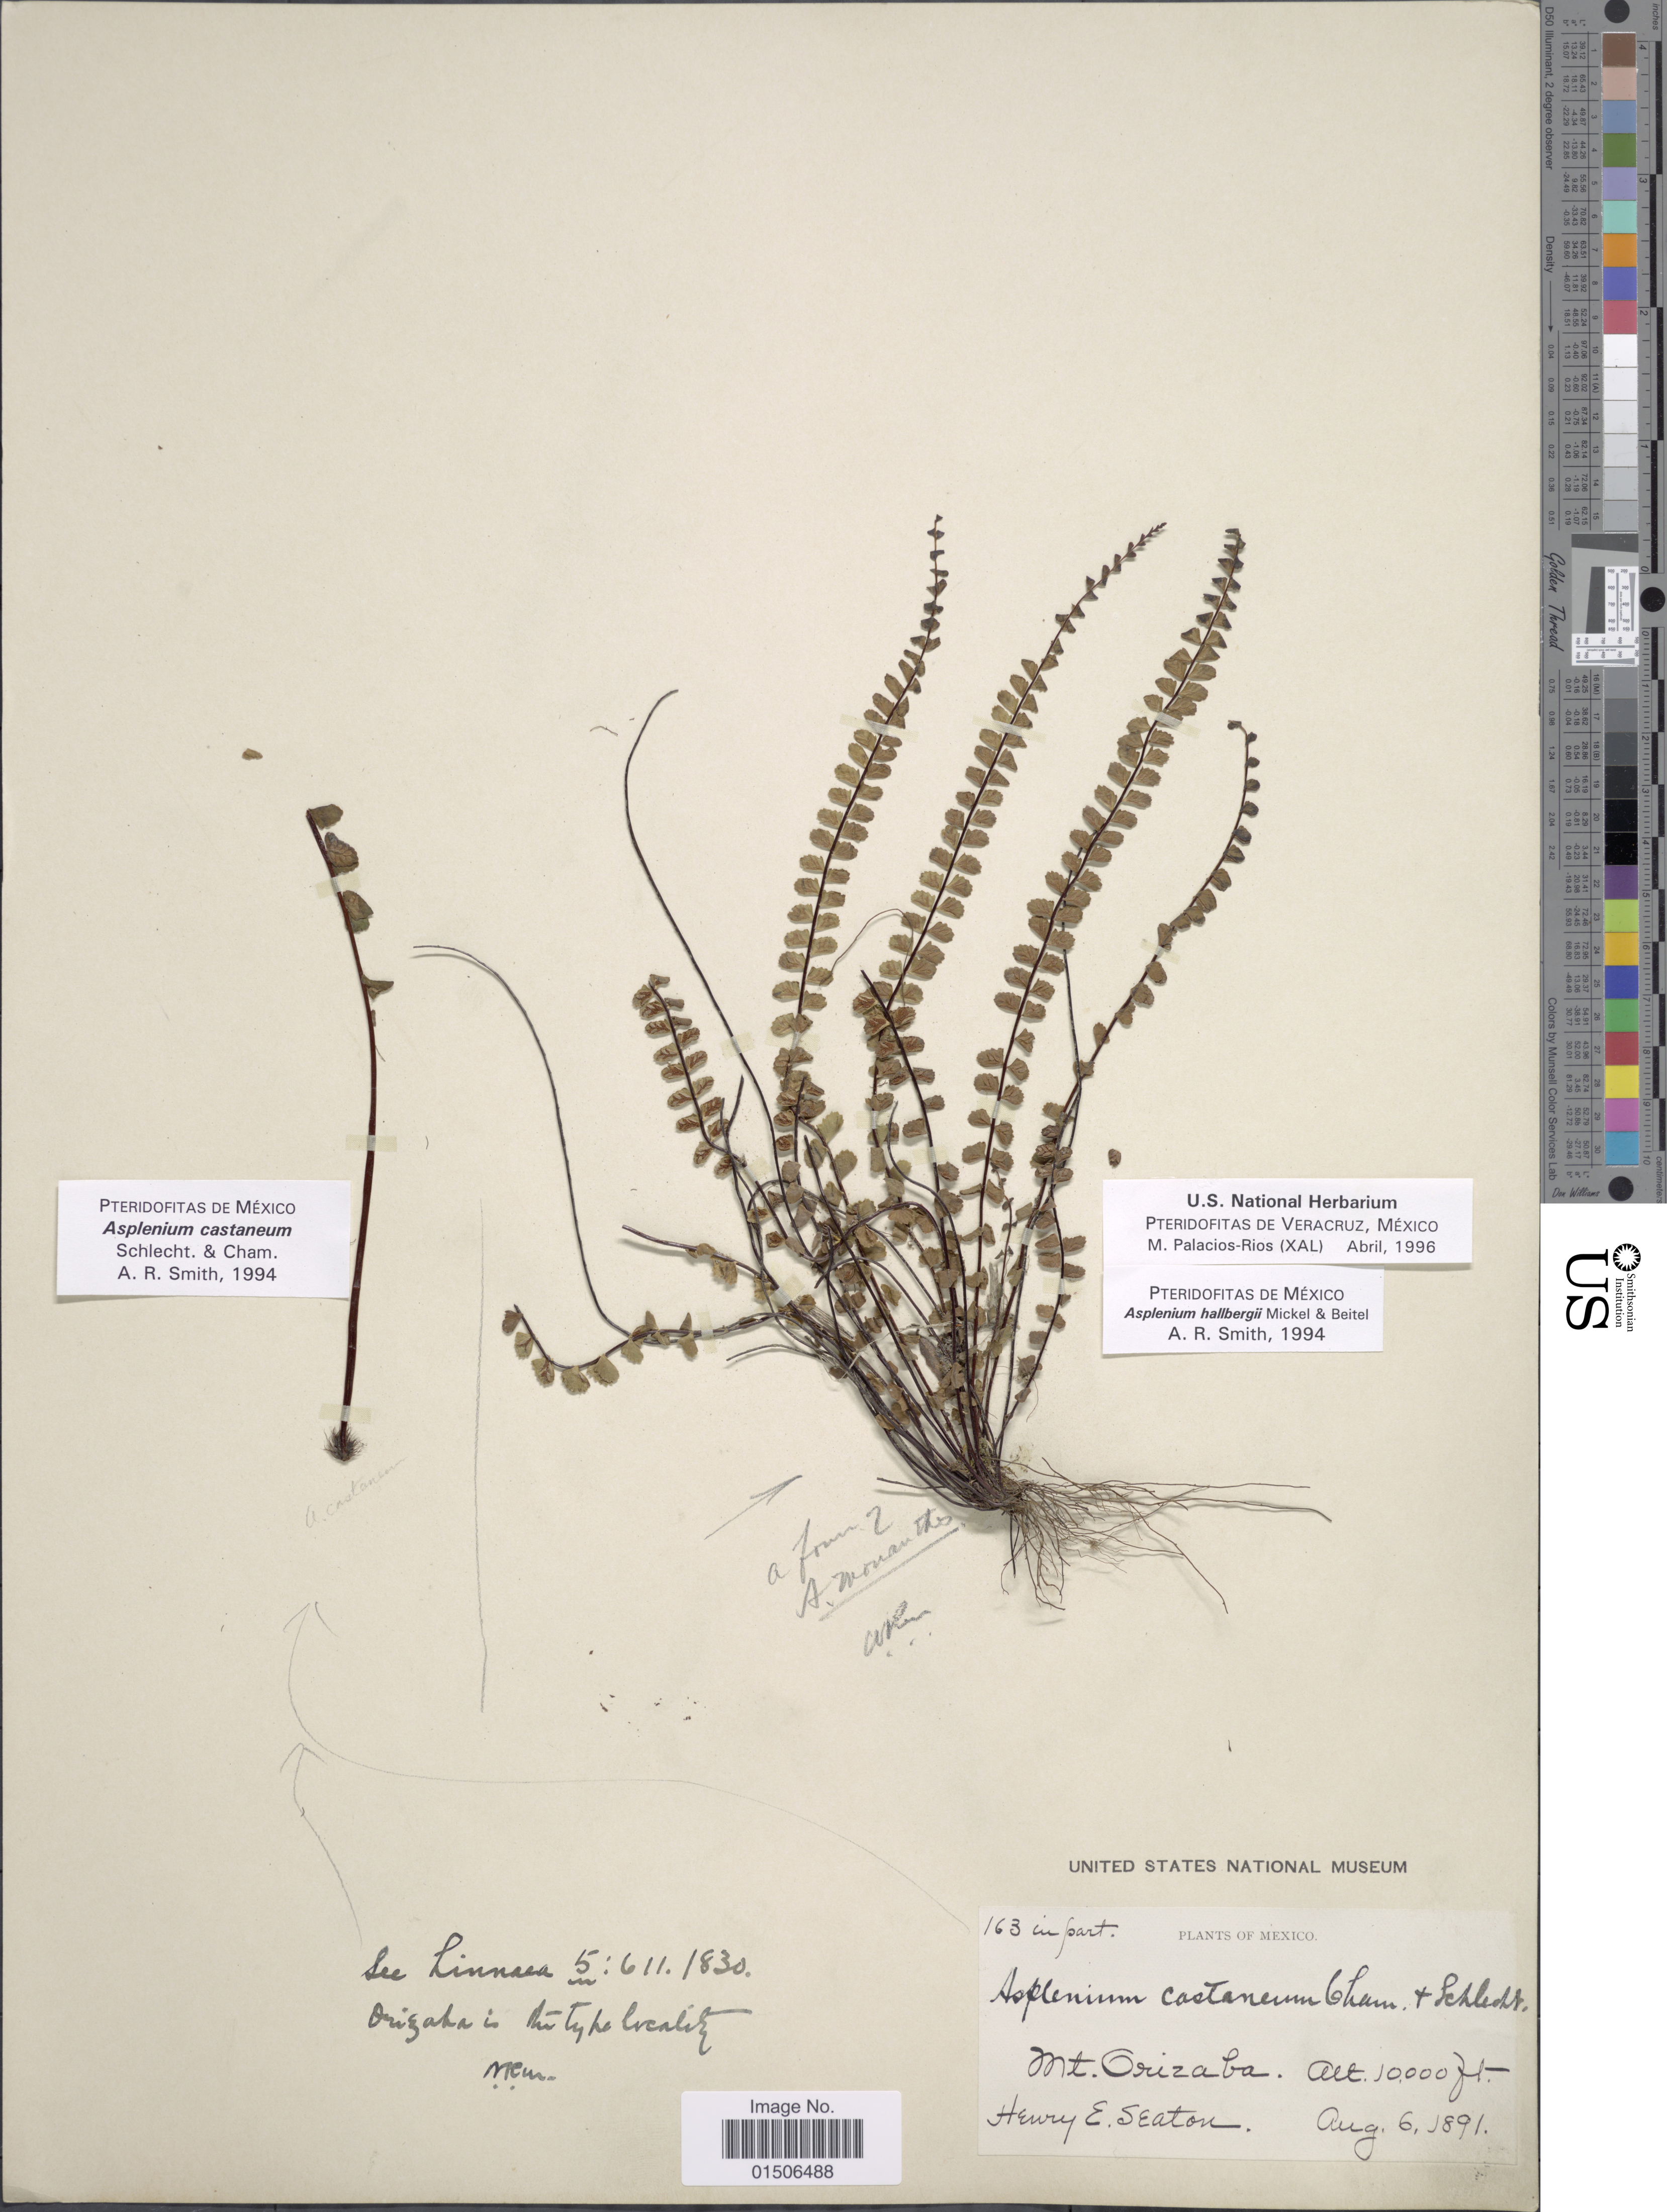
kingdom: Plantae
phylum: Tracheophyta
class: Polypodiopsida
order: Polypodiales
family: Aspleniaceae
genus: Asplenium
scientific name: Asplenium hallbergii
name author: Mickel & Beitel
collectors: H. E. Seaton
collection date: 1891-08-06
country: Mexico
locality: Mt Orizaba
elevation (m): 3048